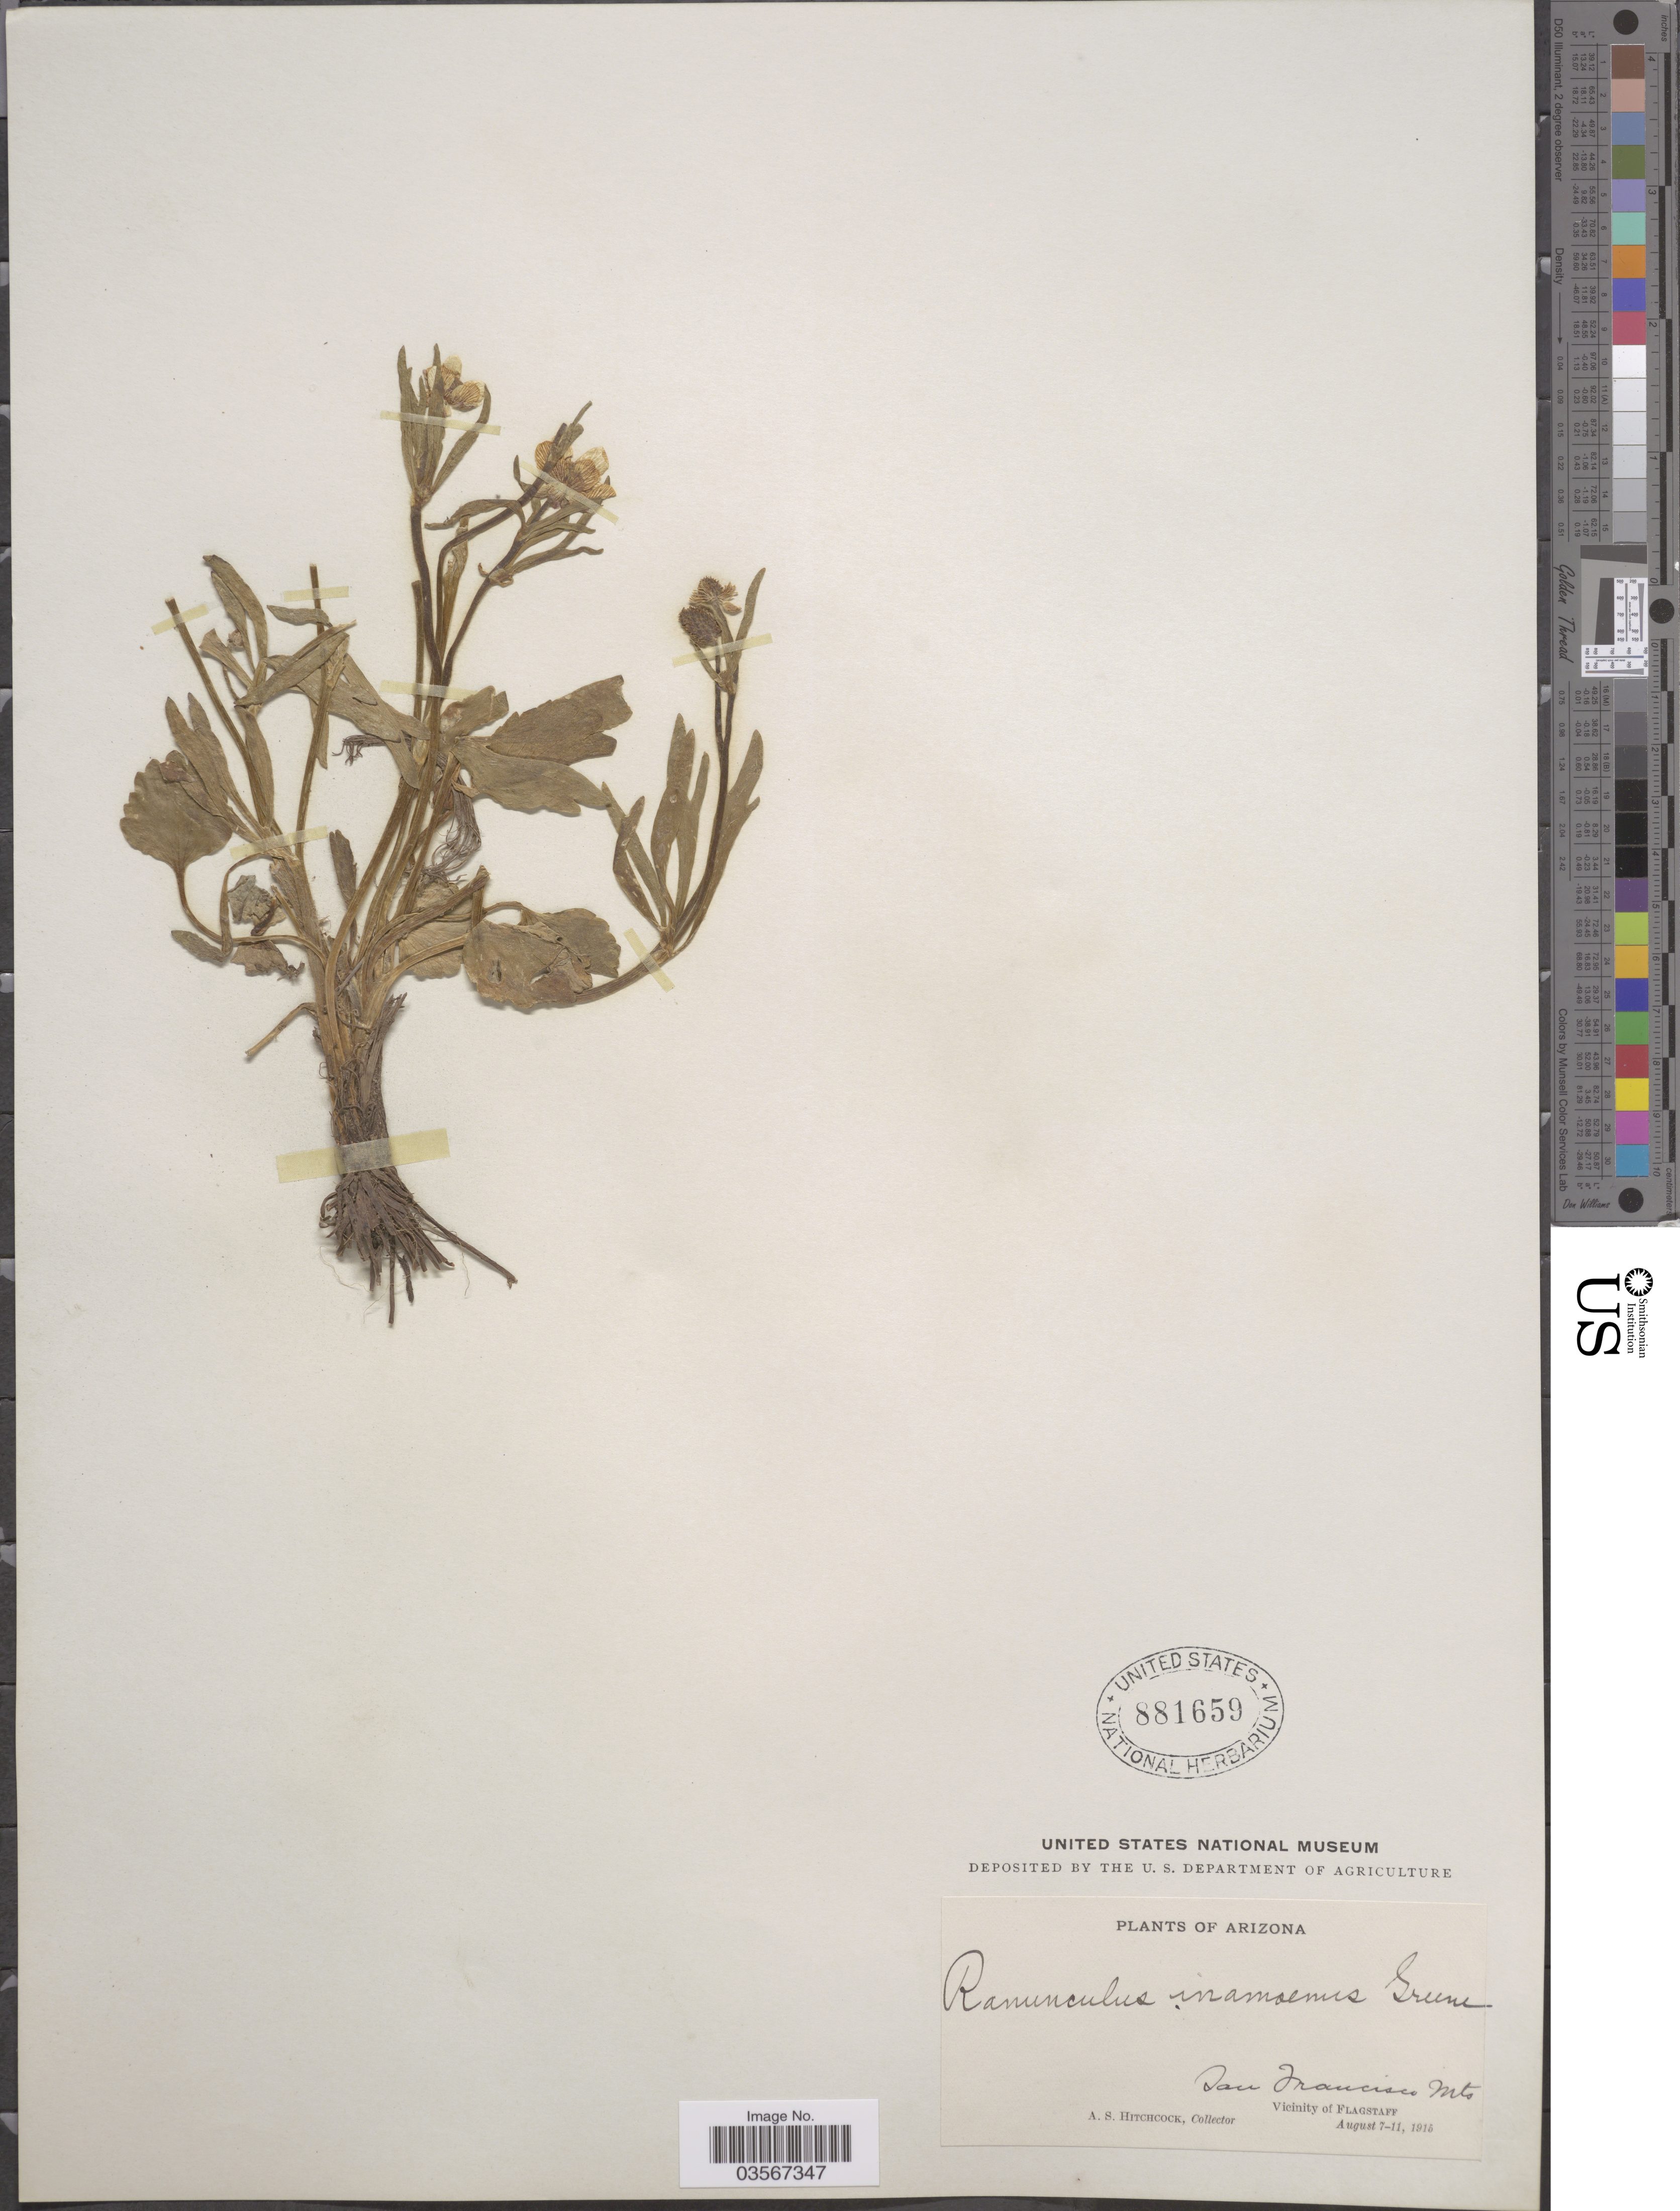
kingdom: Plantae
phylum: Tracheophyta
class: Magnoliopsida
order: Ranunculales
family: Ranunculaceae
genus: Ranunculus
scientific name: Ranunculus inamoenus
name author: Greene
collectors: A. S. Hitchcock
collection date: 1915-08-07/1915-08-11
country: United States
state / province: Arizona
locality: San Francisco Mts. Vicinity of Flagstaff.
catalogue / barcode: US 881659